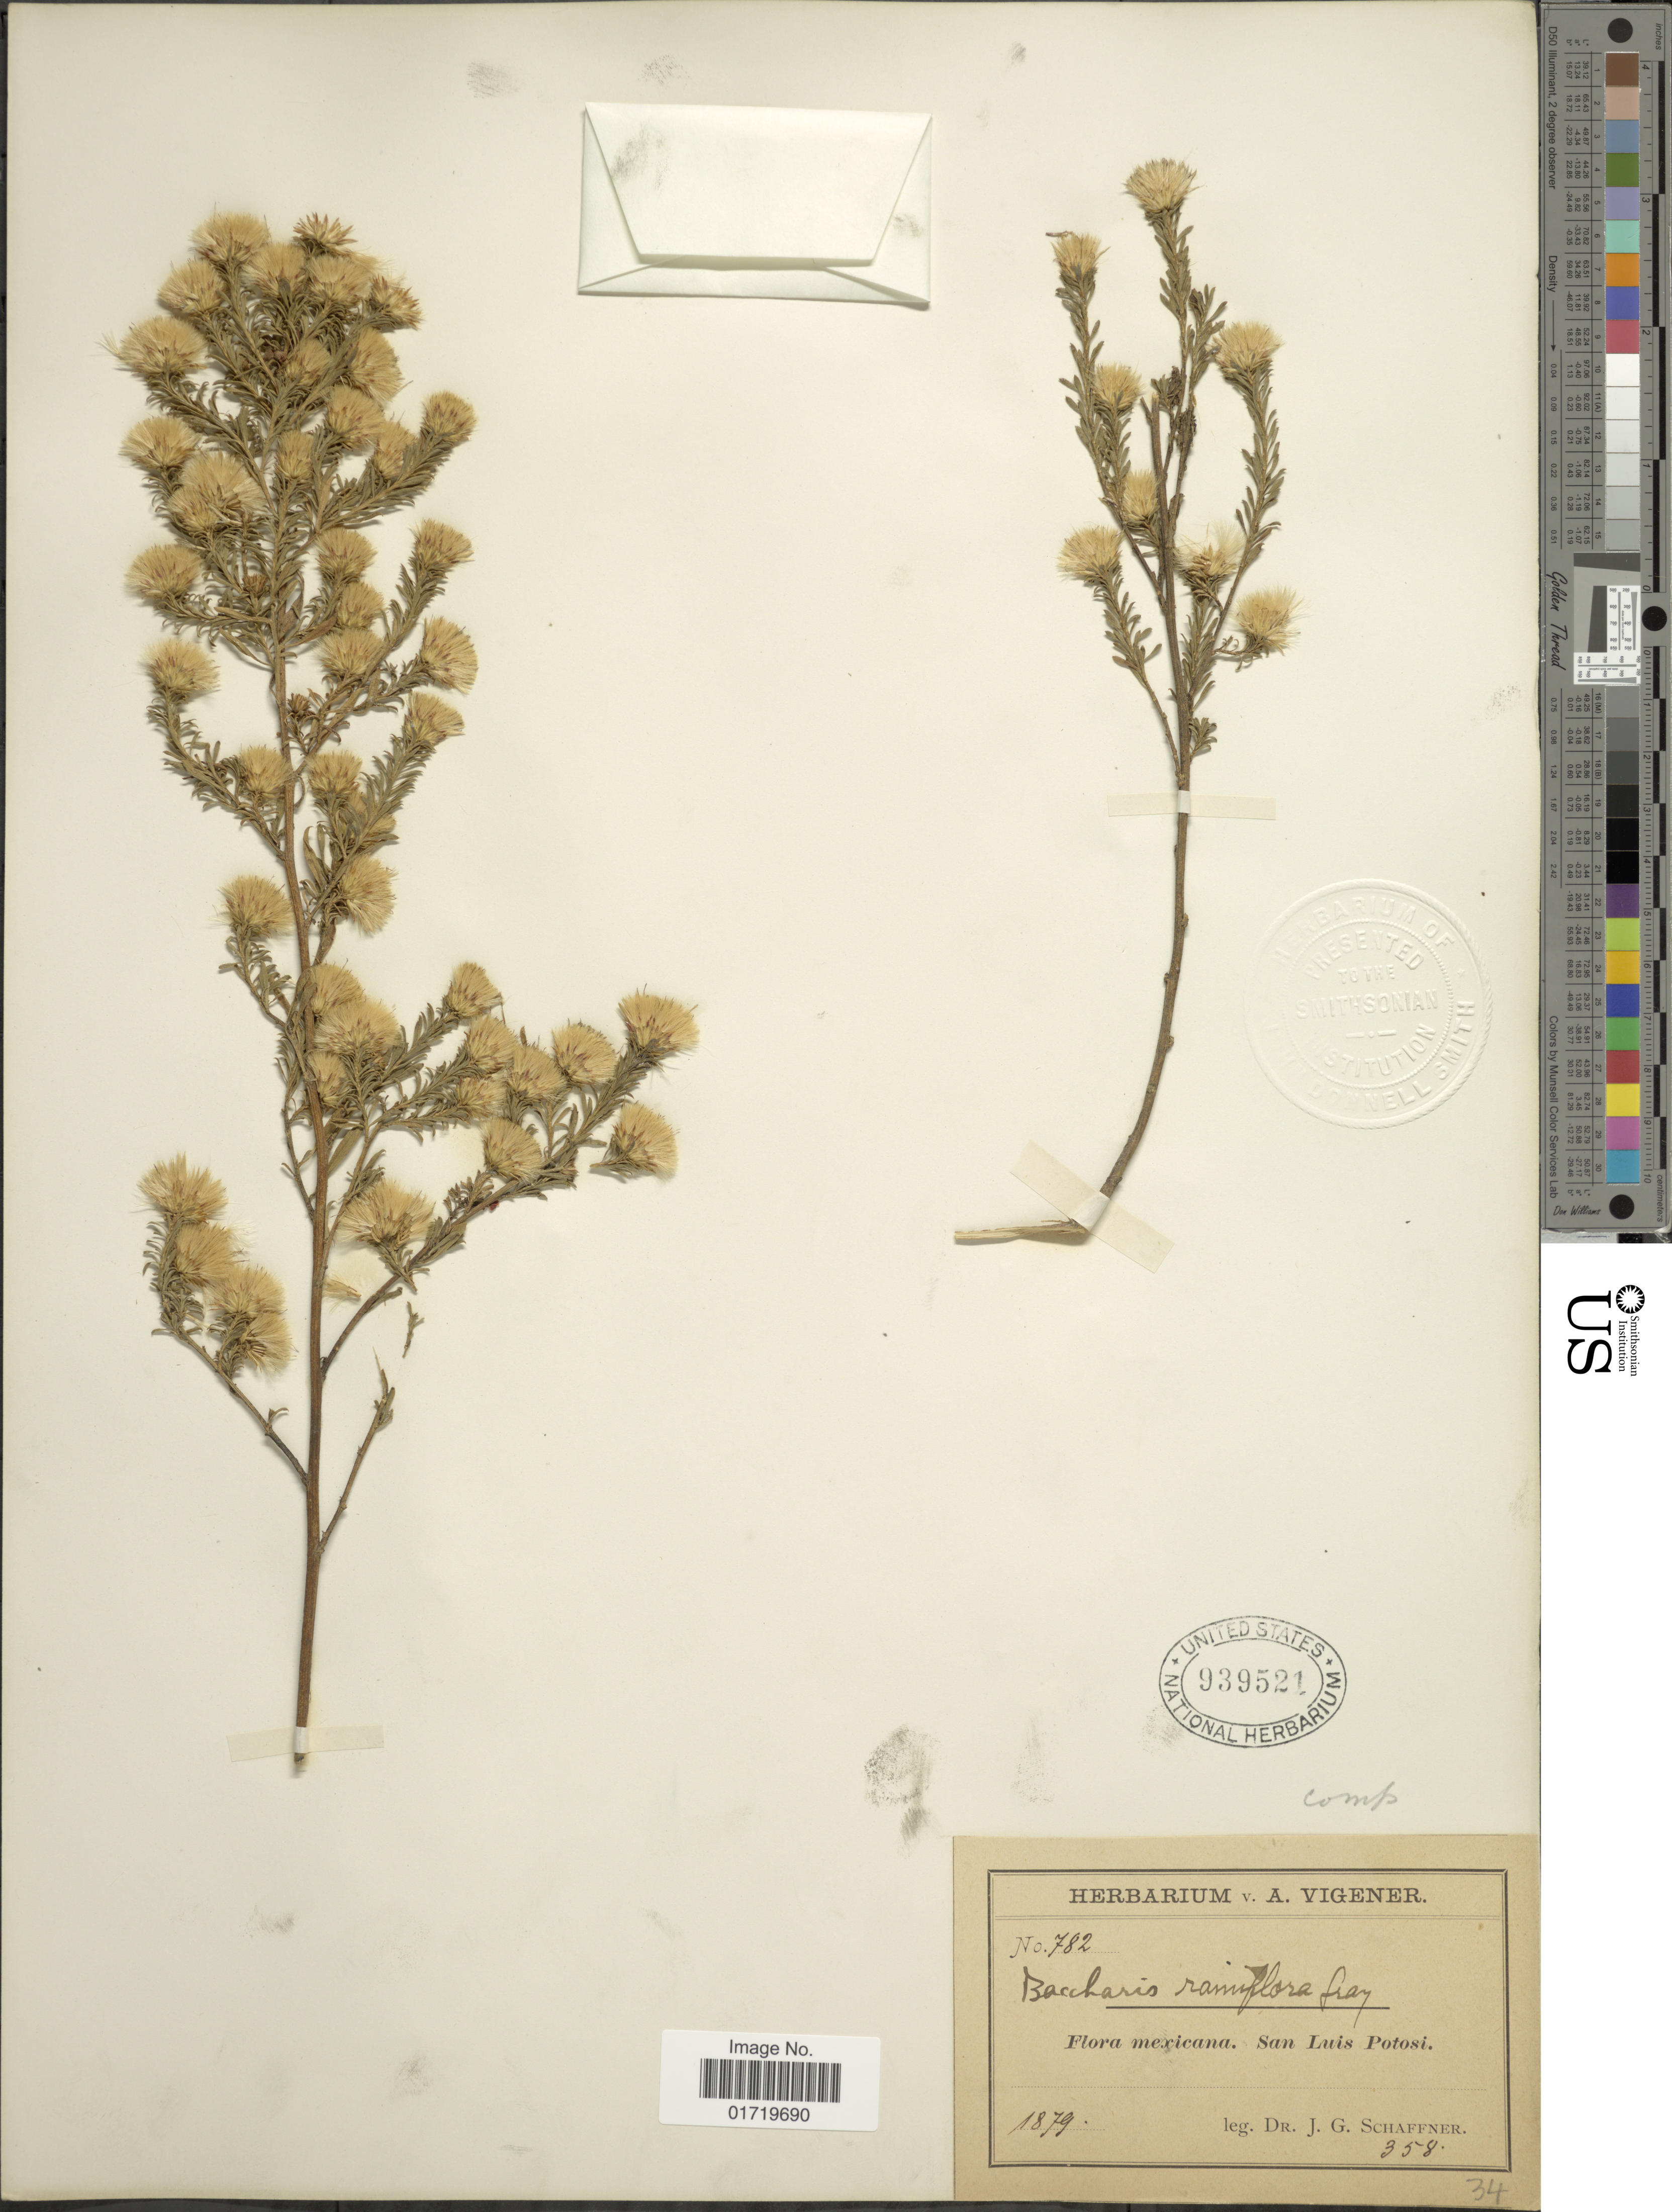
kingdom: Plantae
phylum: Tracheophyta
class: Magnoliopsida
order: Asterales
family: Asteraceae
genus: Baccharis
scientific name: Baccharis ramiflora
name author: A. Gray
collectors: J. G. Schaffner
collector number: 782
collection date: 1879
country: Mexico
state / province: San Luis Potosí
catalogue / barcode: US 939521